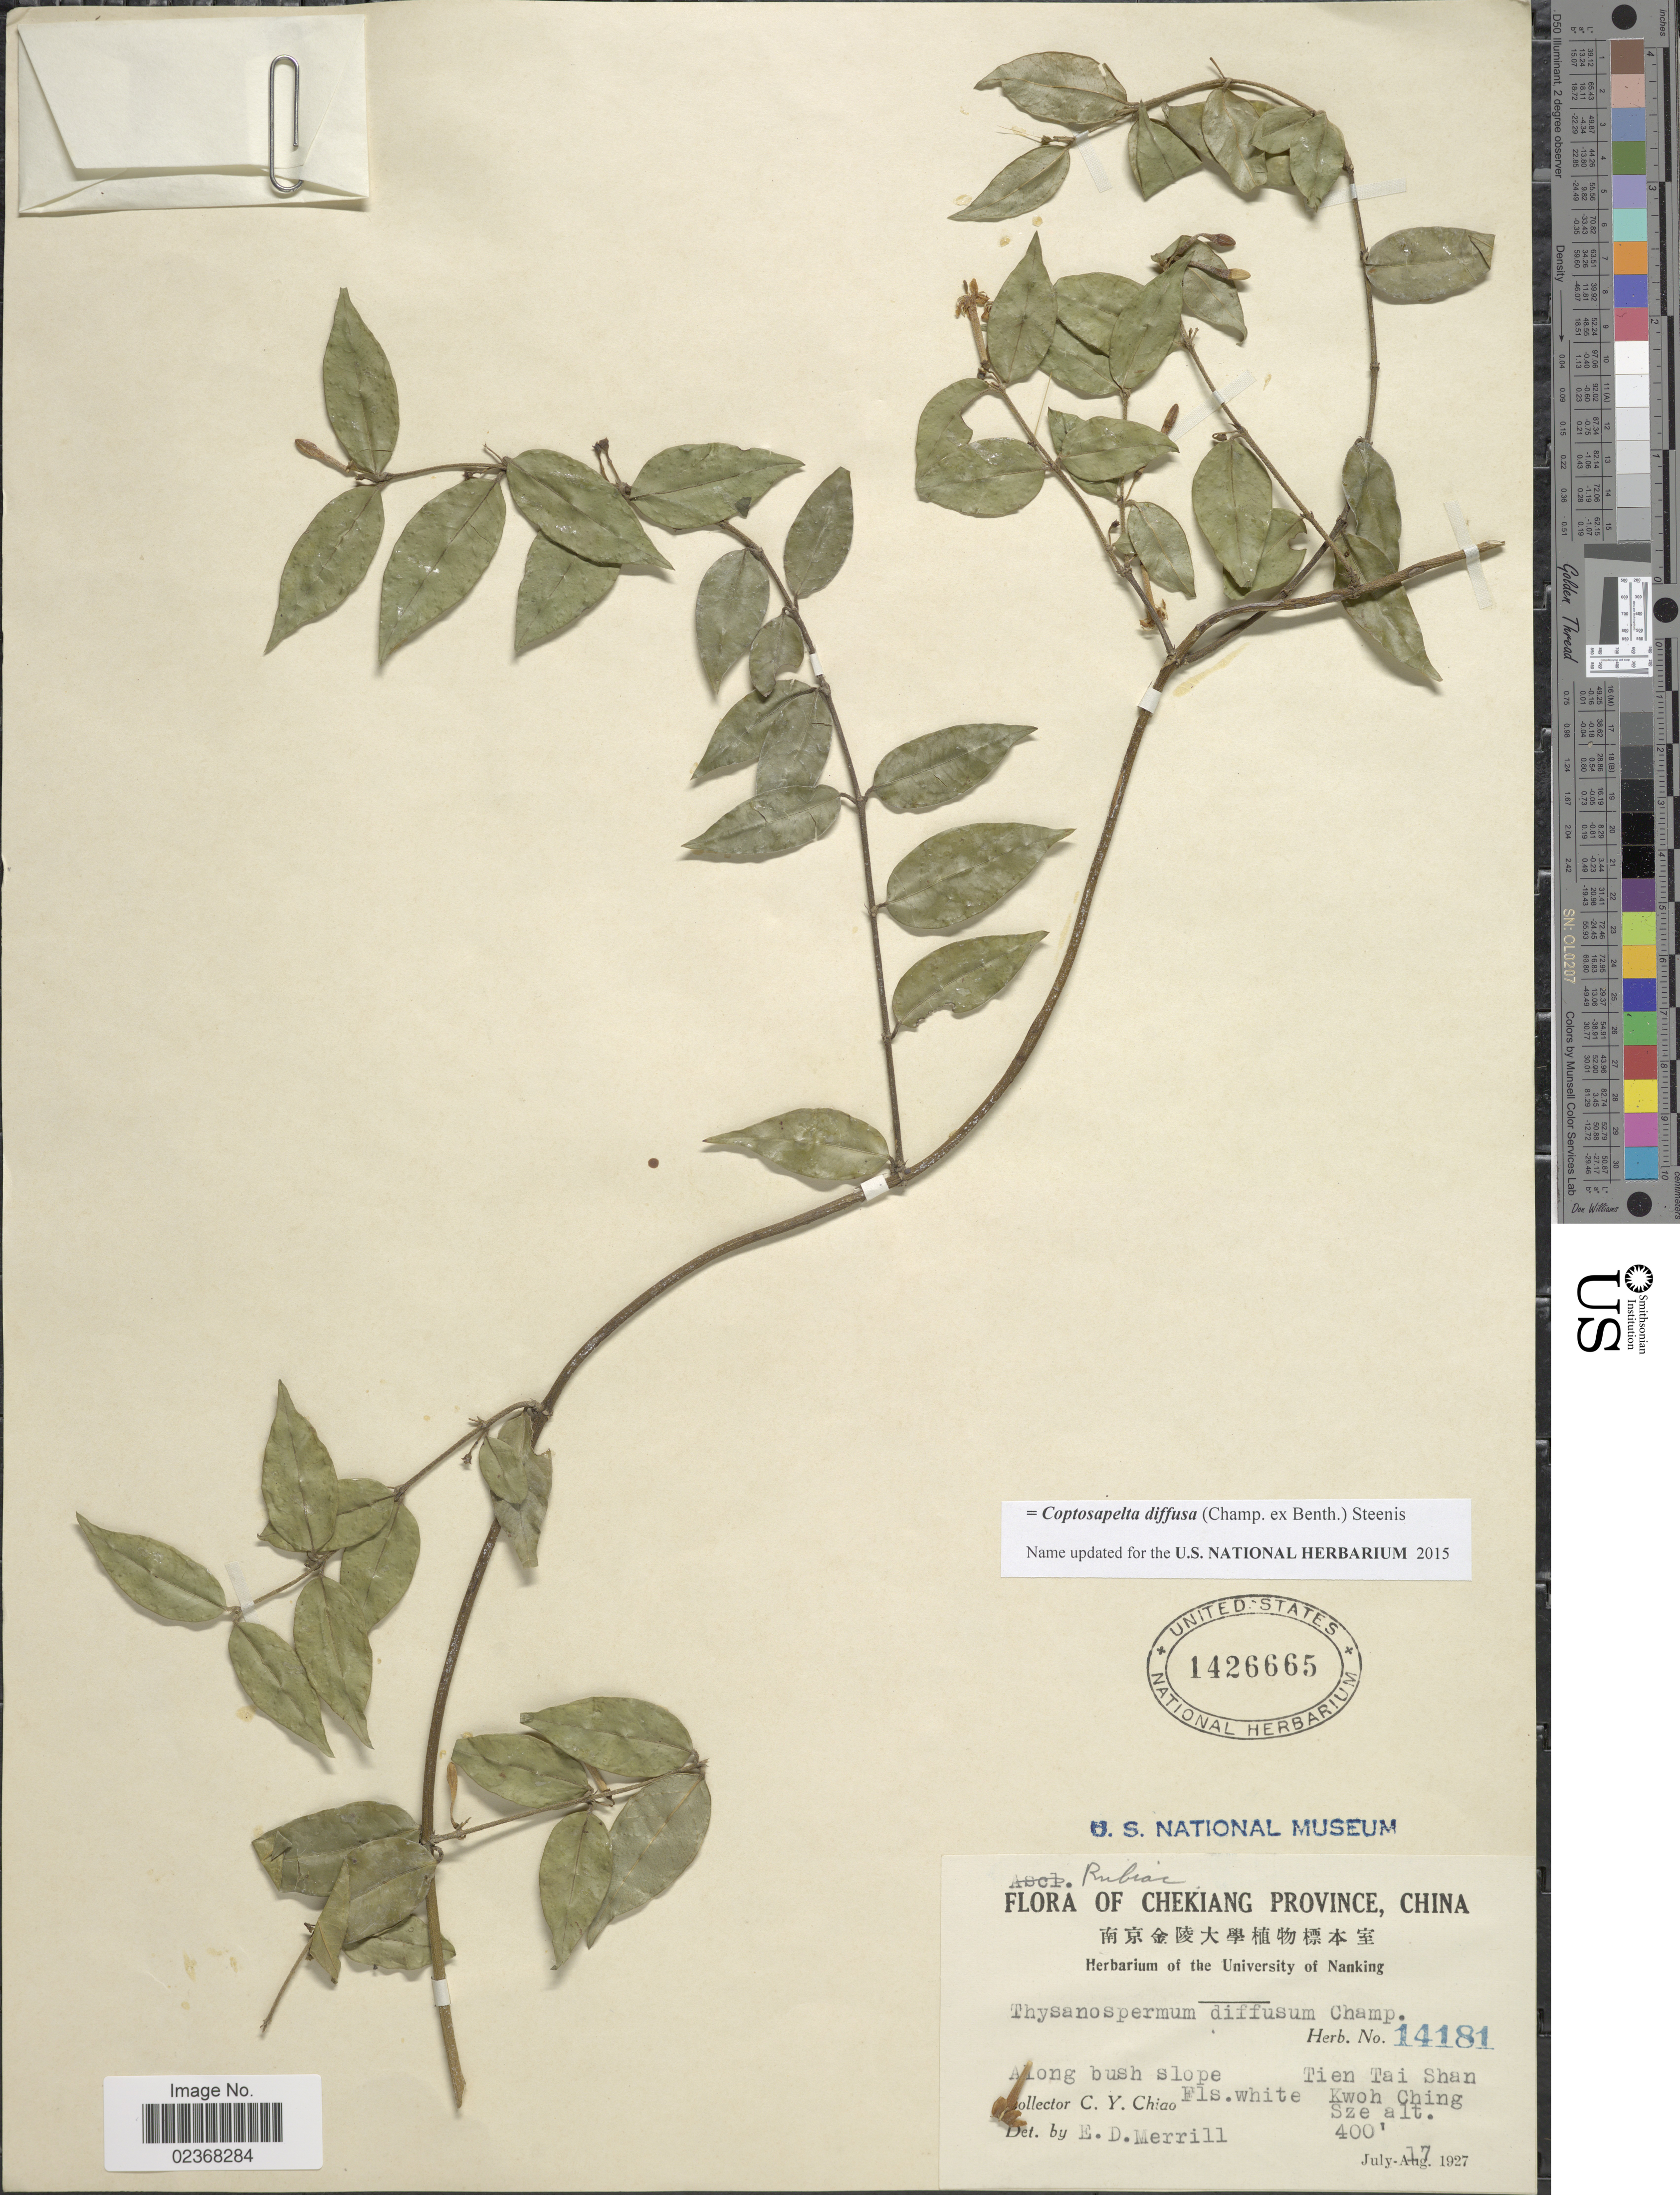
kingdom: Plantae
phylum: Tracheophyta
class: Magnoliopsida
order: Gentianales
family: Rubiaceae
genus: Coptosapelta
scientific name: Coptosapelta diffusa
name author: (Champ. ex Benth.) Steenis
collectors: C. Y. Chiao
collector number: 14181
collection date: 1927-07-17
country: China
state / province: Zhejiang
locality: Chekiang Province, China, Along bush slope, Tien Tai Shan, Kwoh Ching Sze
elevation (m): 122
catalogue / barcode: US 1426665